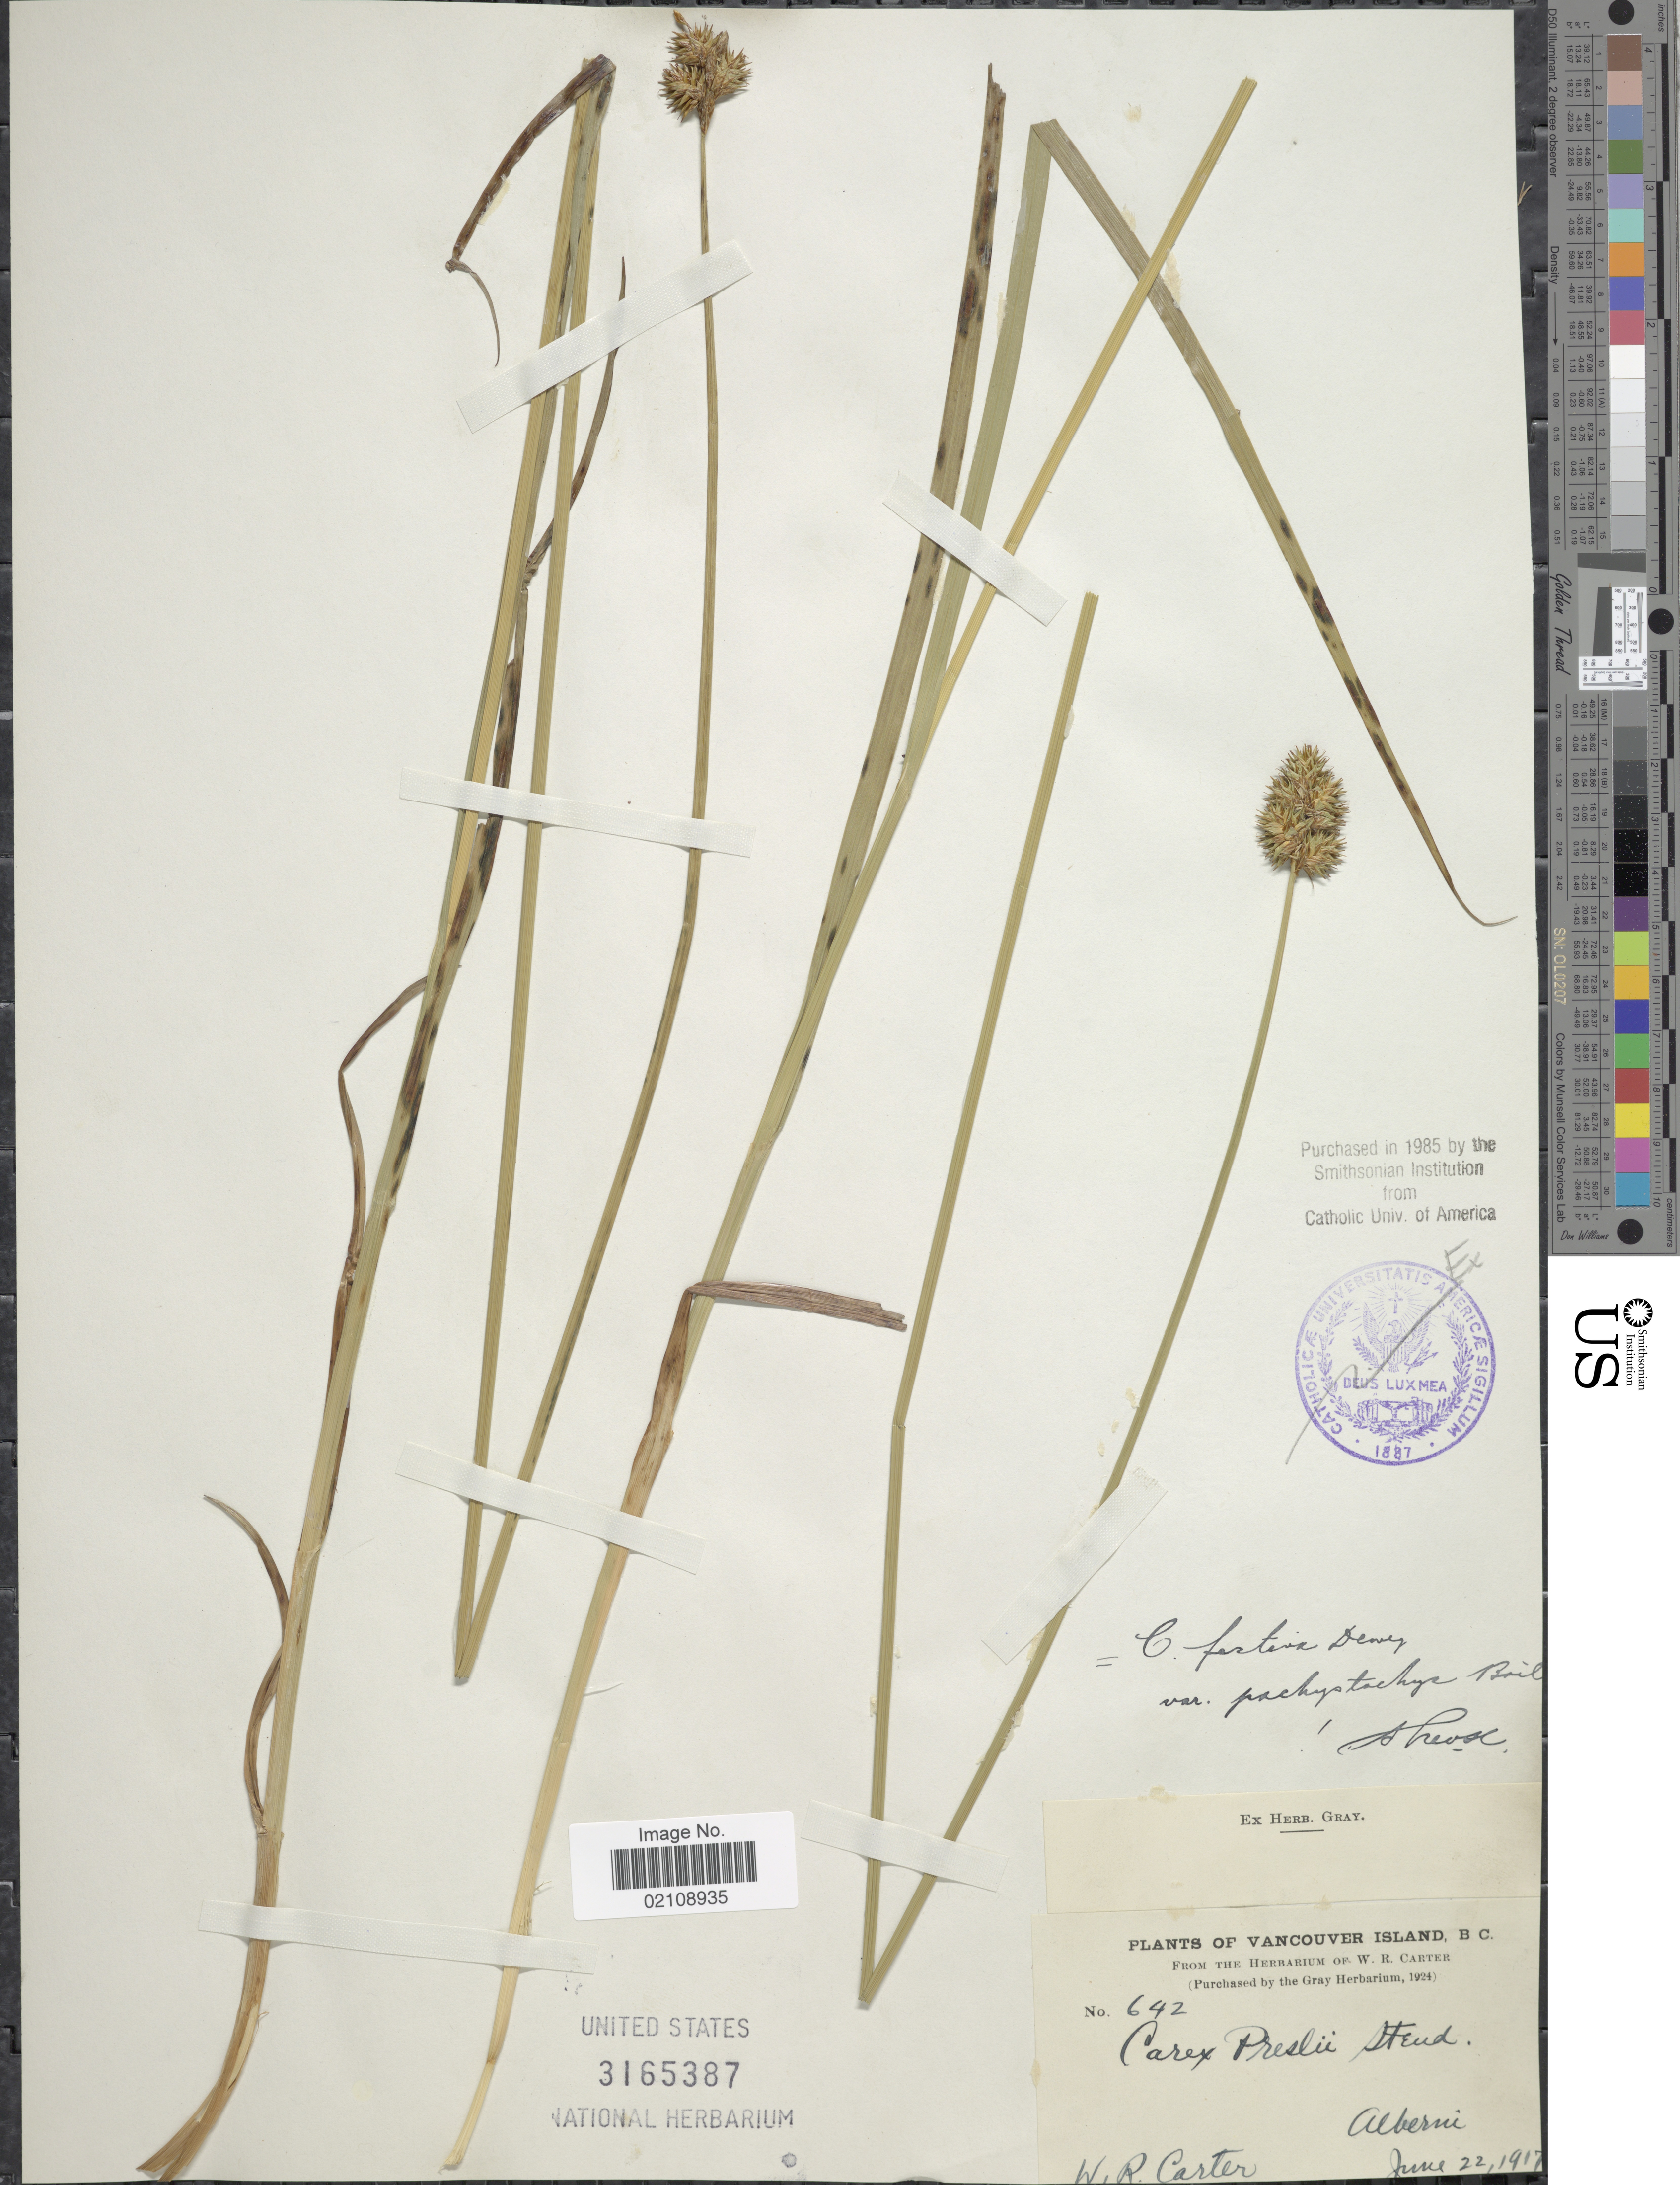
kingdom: Plantae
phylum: Tracheophyta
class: Liliopsida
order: Poales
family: Cyperaceae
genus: Carex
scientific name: Carex pachystachya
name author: Cham. ex Steud.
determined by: Strong, Mark T., (BOT), Smithsonian Institution - National Museum of Natural History (UNITED STATES)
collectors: W. R. Carter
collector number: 642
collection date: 1917-06-22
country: Canada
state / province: British Columbia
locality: Vancover Island, Alberni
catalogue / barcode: US 3165387